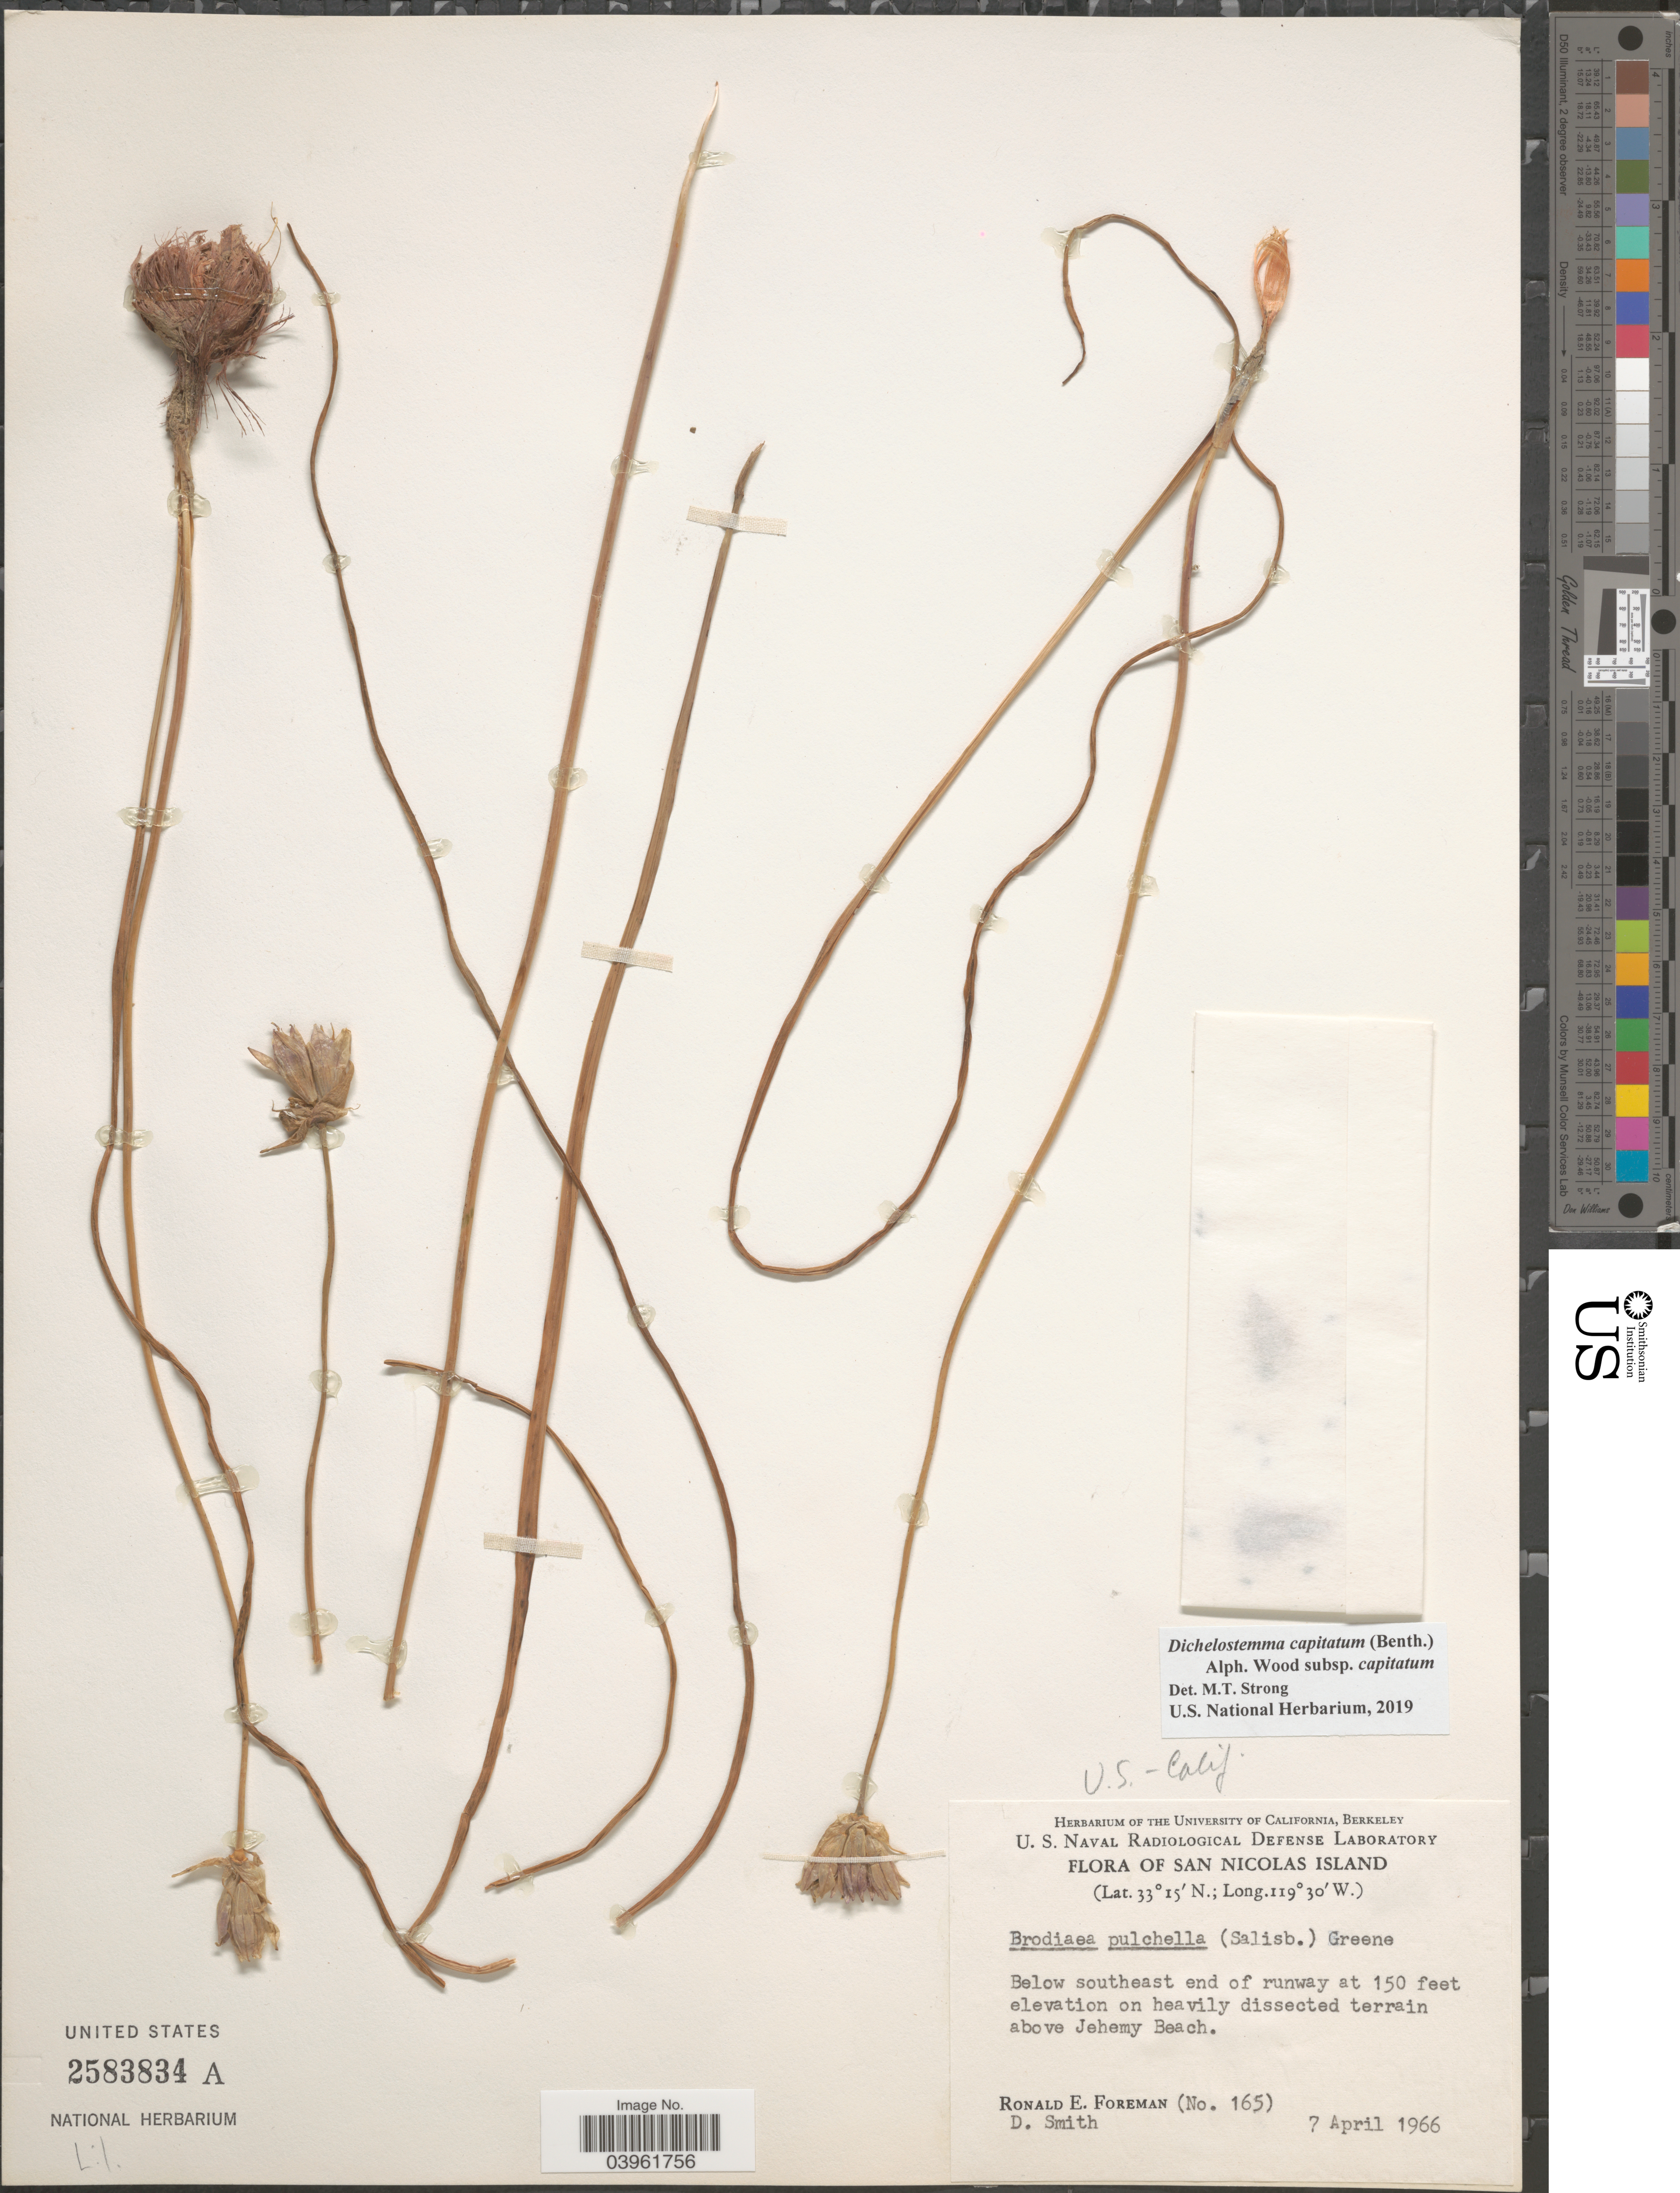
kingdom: Plantae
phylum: Tracheophyta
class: Liliopsida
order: Asparagales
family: Asparagaceae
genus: Dichelostemma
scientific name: Dichelostemma capitatum subsp. capitatum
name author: (Benth.) Alph. Wood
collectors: R. Foreman & D. Smith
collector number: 165?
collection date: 1966-04-07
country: United States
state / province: California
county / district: Ventura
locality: San Nicolas Island. Below southeast end of runway on heavily dissected terrain above Jehemy Beach.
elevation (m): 46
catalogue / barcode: US 2583834A